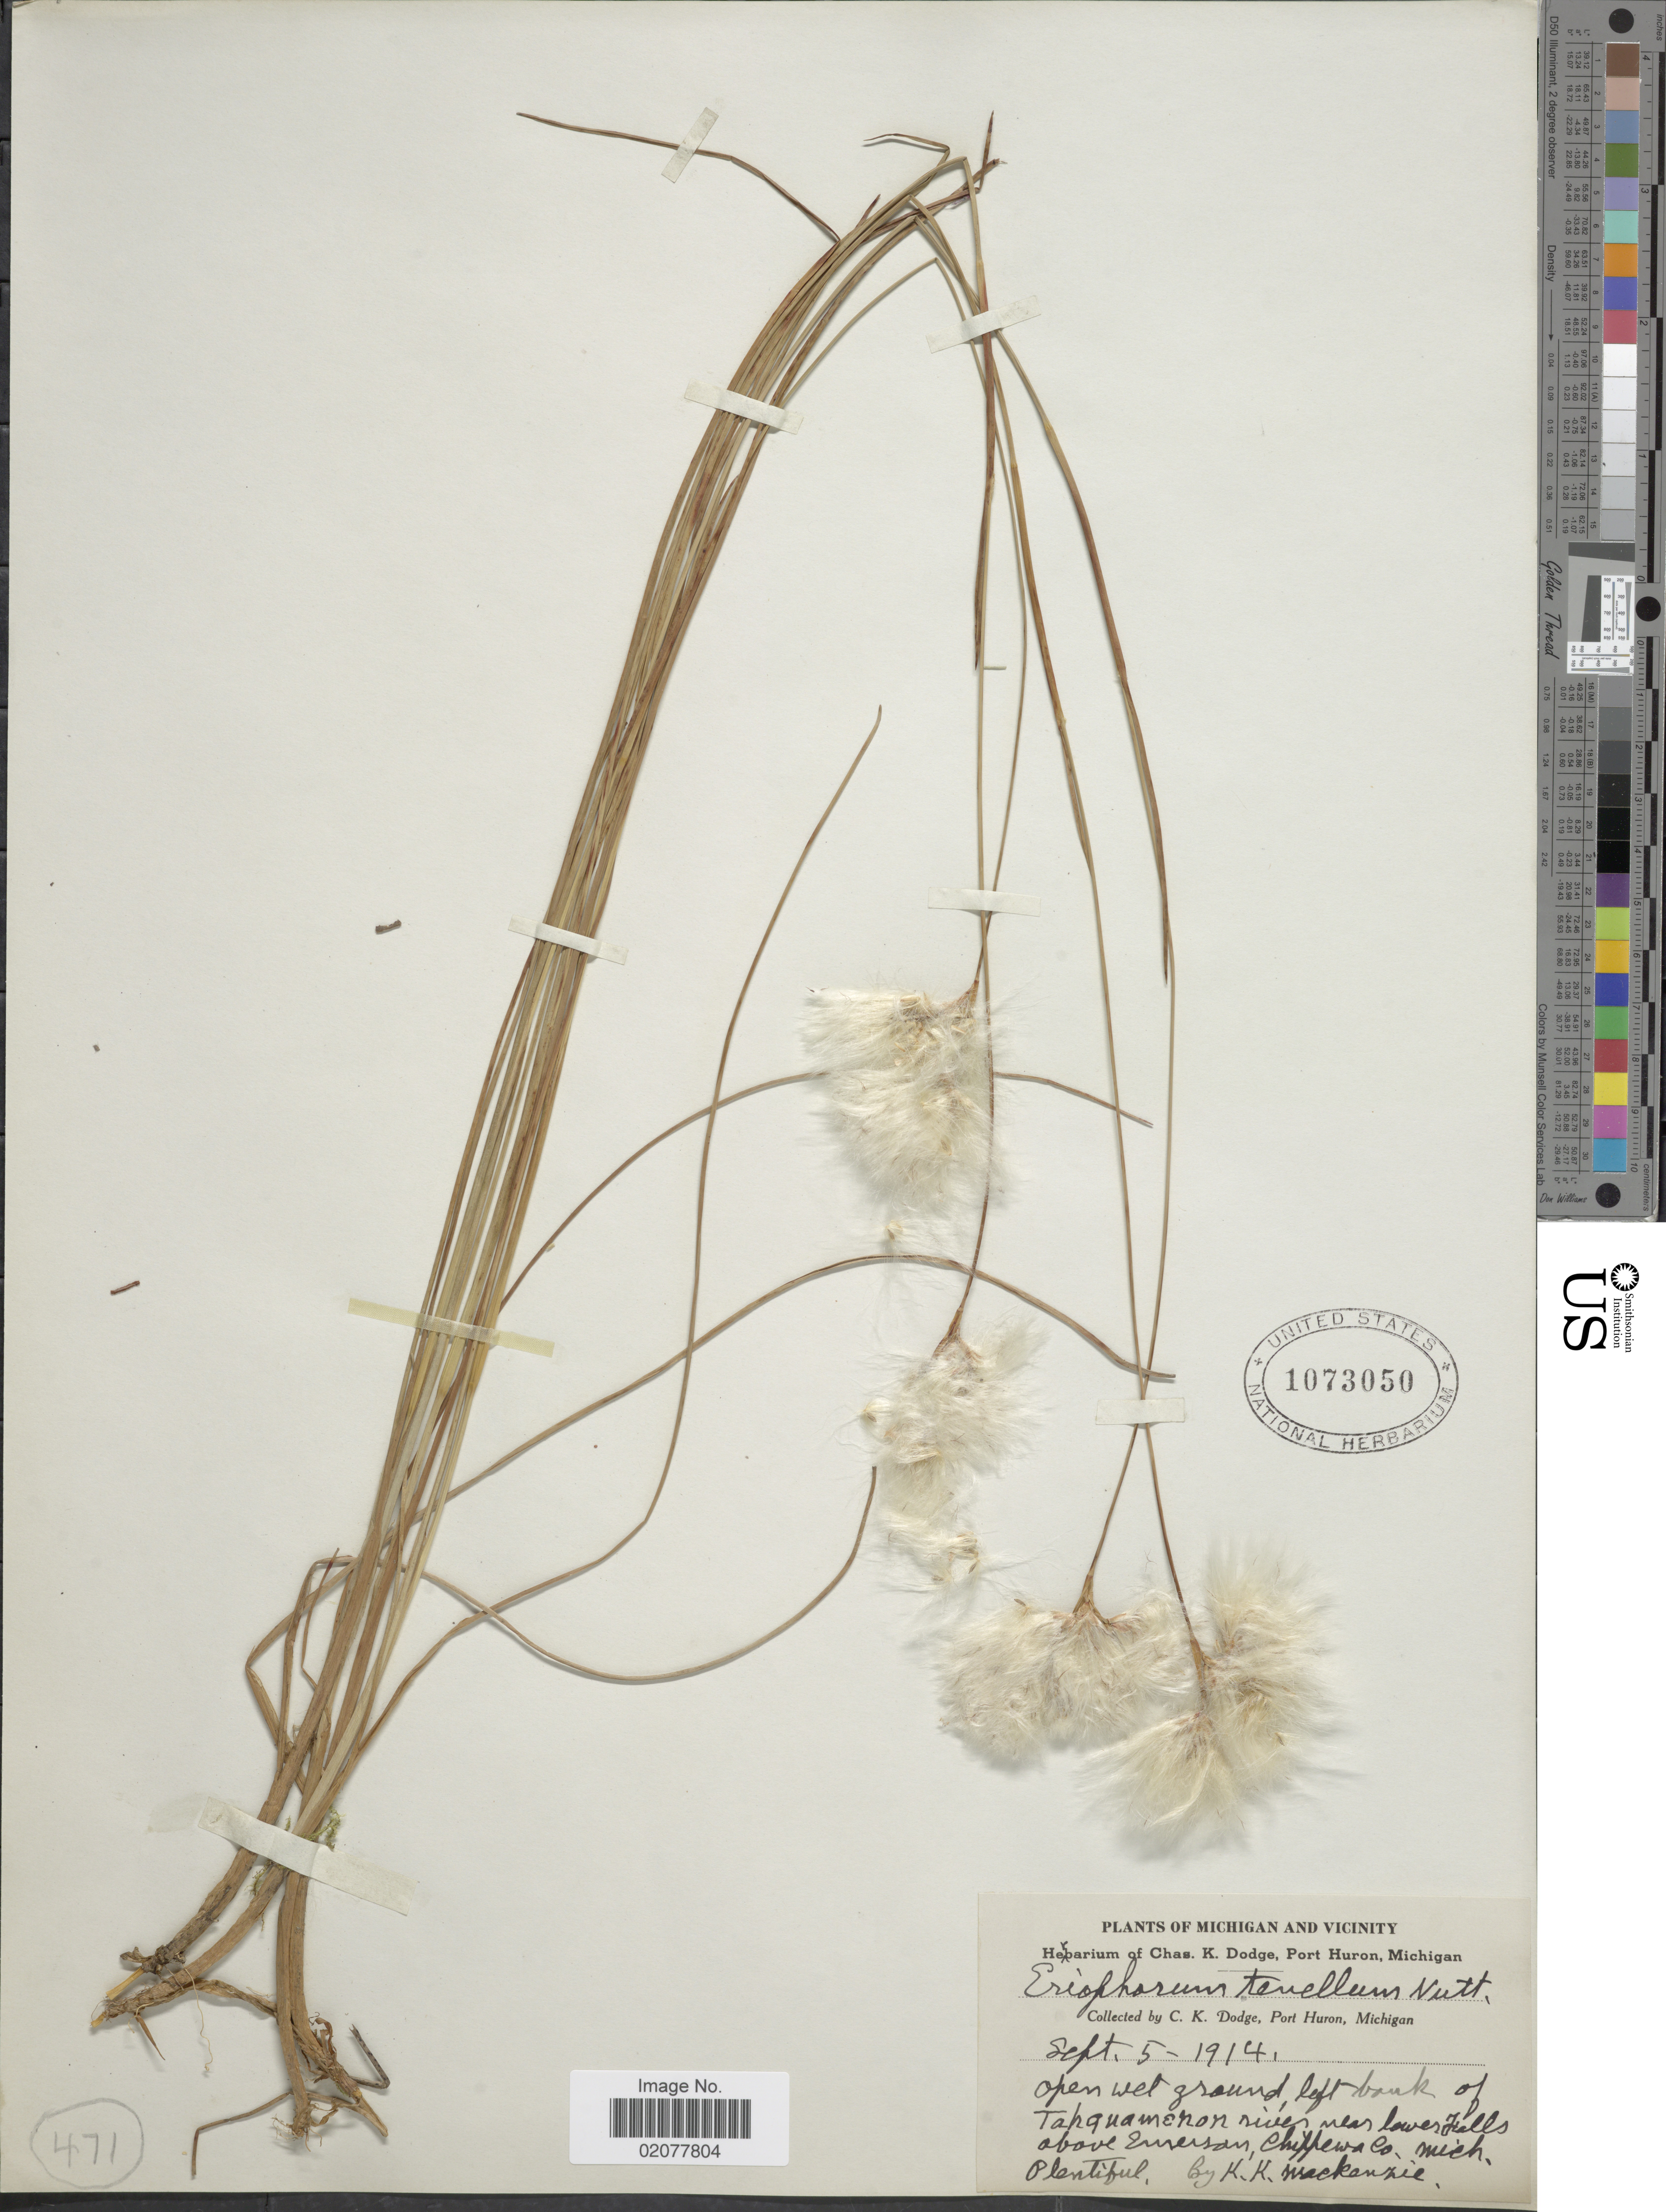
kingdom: Plantae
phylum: Tracheophyta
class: Liliopsida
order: Poales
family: Cyperaceae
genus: Eriophorum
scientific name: Eriophorum tenellum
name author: Nutt.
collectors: C. Dodge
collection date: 1914-09-05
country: United States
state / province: Michigan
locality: Open wet ground, left bank of Tahguameron river near lower Falls above Emerson, Chippewa Co.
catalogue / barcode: US 1073050